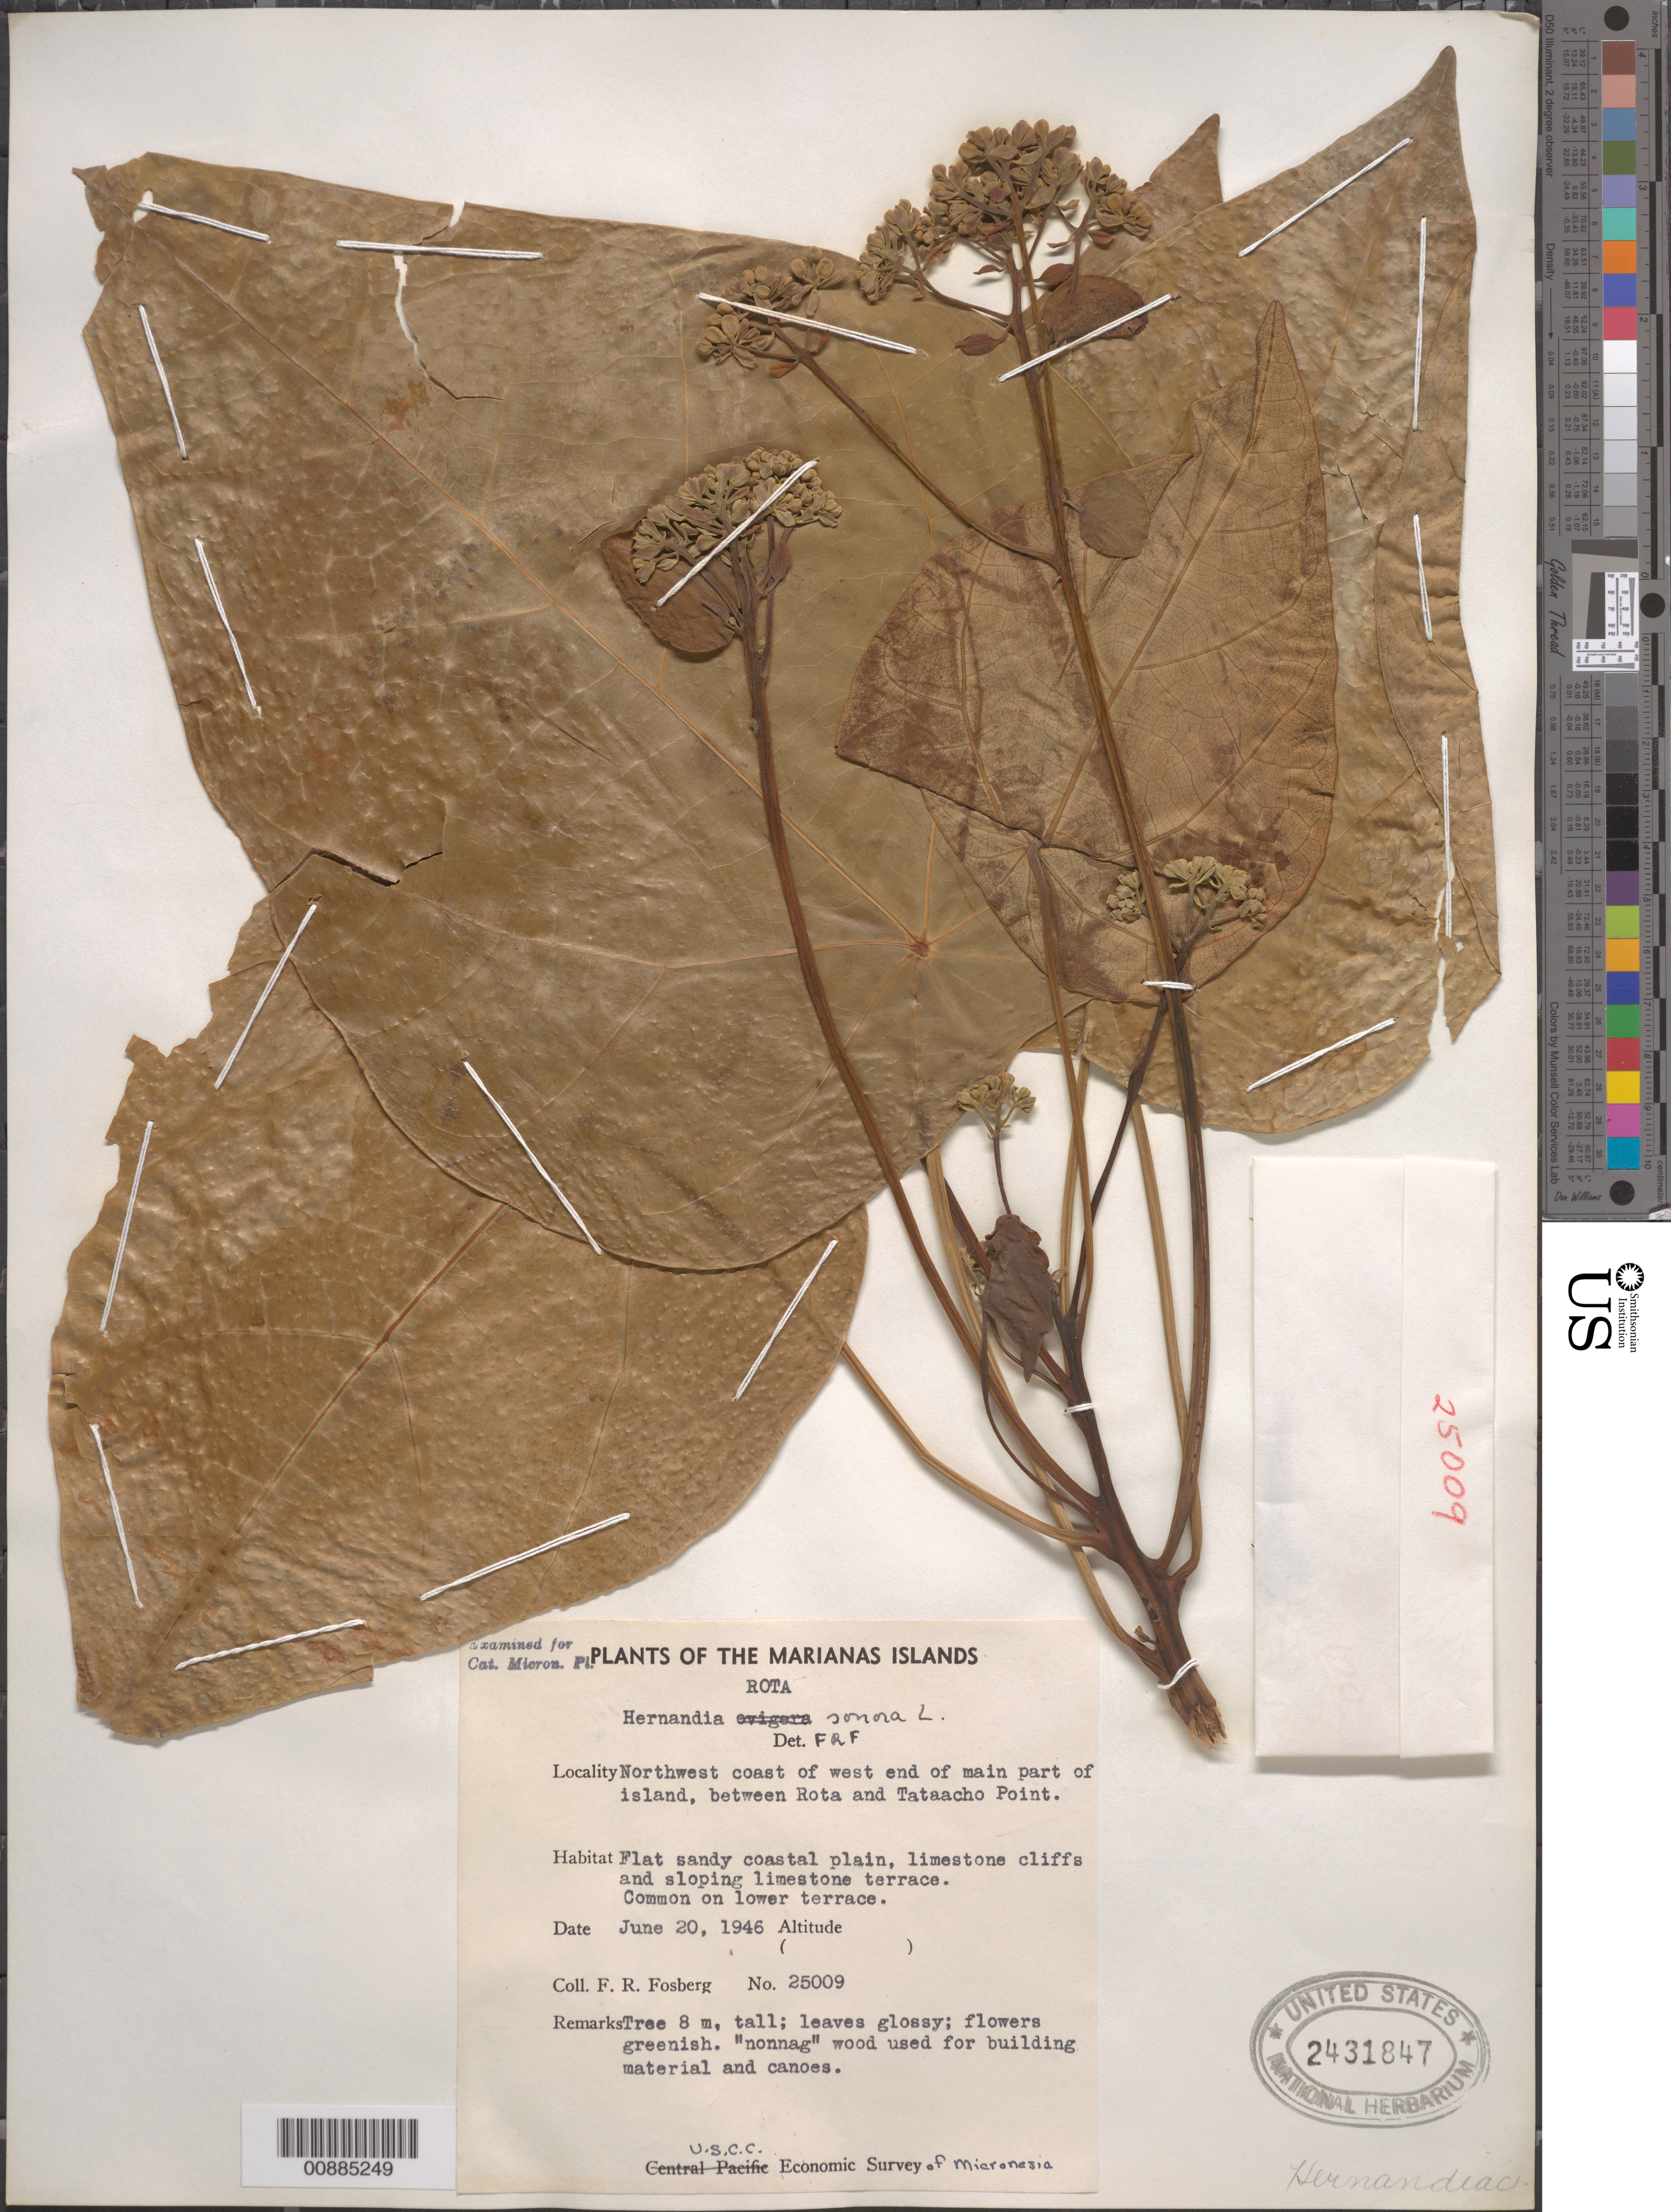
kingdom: Plantae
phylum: Tracheophyta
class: Magnoliopsida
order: Laurales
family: Hernandiaceae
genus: Hernandia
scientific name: Hernandia nymphaeifolia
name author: (C. Presl) Kubitzki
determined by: Strong, M. T., (US), Smithsonian Institution - National Museum of Natural History (UNITED STATES)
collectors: F. R. Fosberg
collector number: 25009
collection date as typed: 20 Jun 1946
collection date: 1946-06-20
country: Northern Mariana Islands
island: Rota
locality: Between Rota and Tataacho Point.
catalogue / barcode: US 2431847